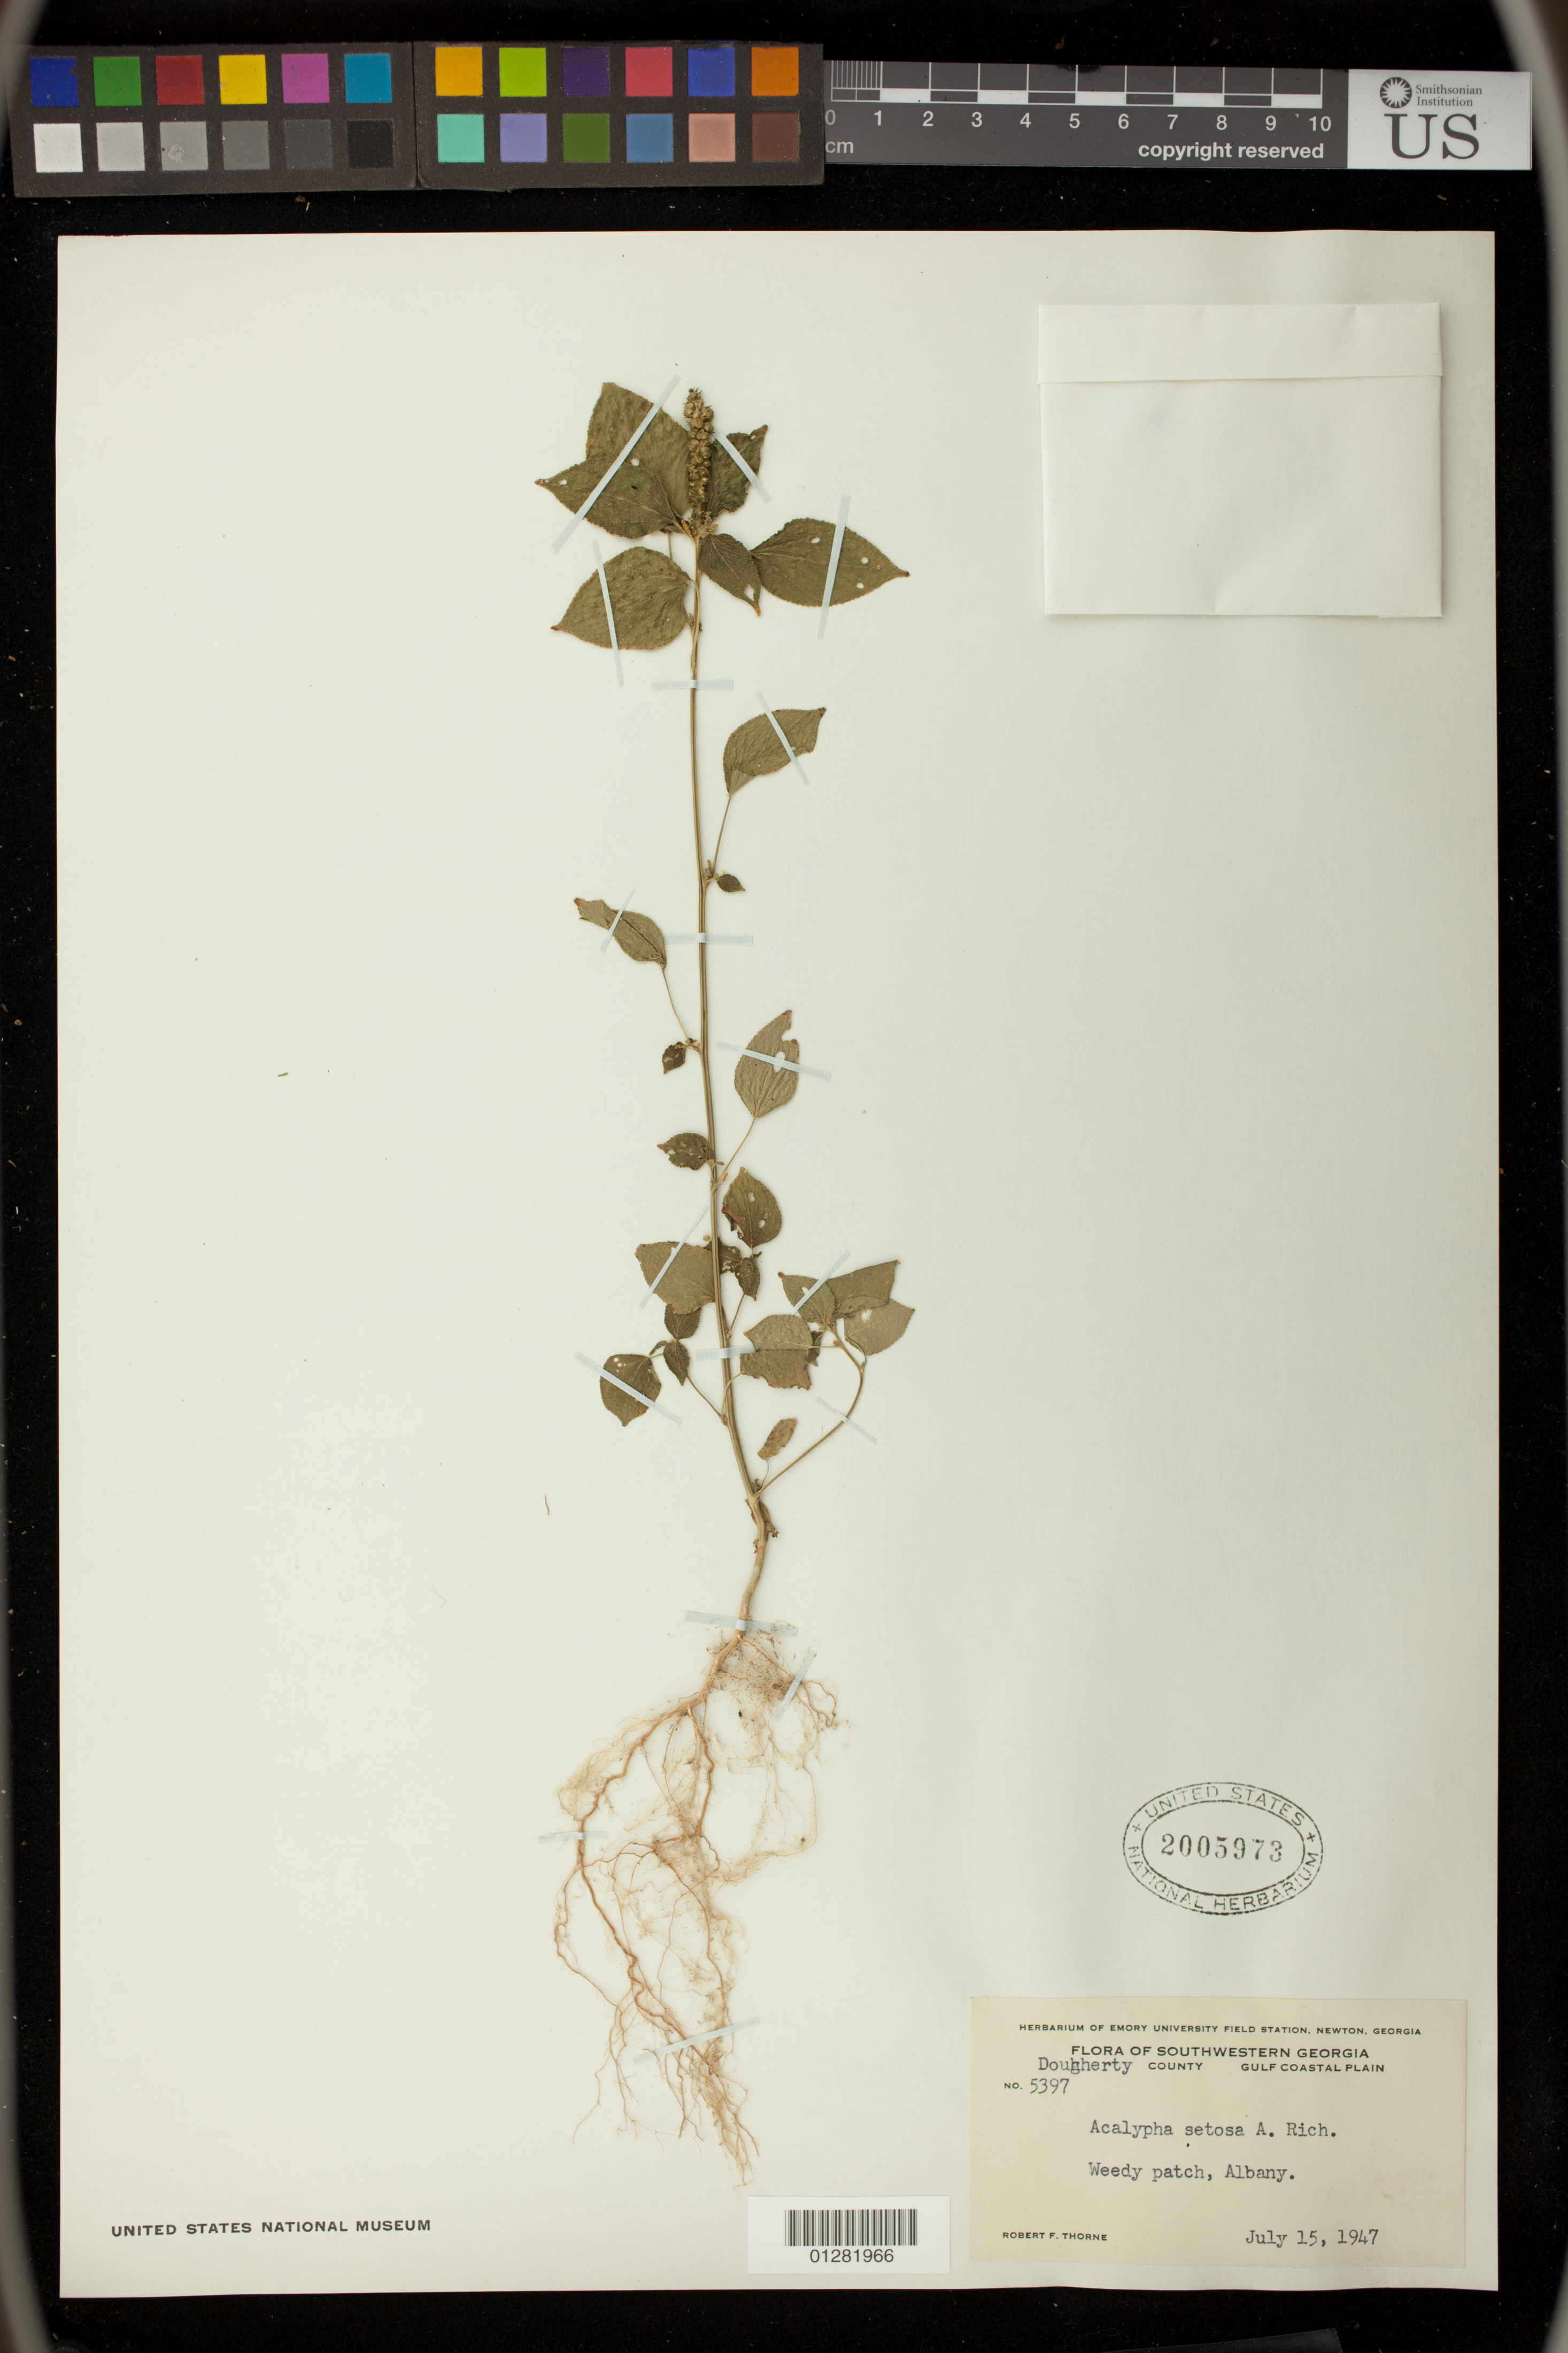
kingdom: Plantae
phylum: Tracheophyta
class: Magnoliopsida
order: Malpighiales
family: Euphorbiaceae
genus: Acalypha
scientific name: Acalypha virginica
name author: L.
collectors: R. Throne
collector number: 5397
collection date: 1947-07-15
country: United States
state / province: Georgia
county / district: Dougherty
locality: Gulf Coastal Plain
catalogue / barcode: US 2005973